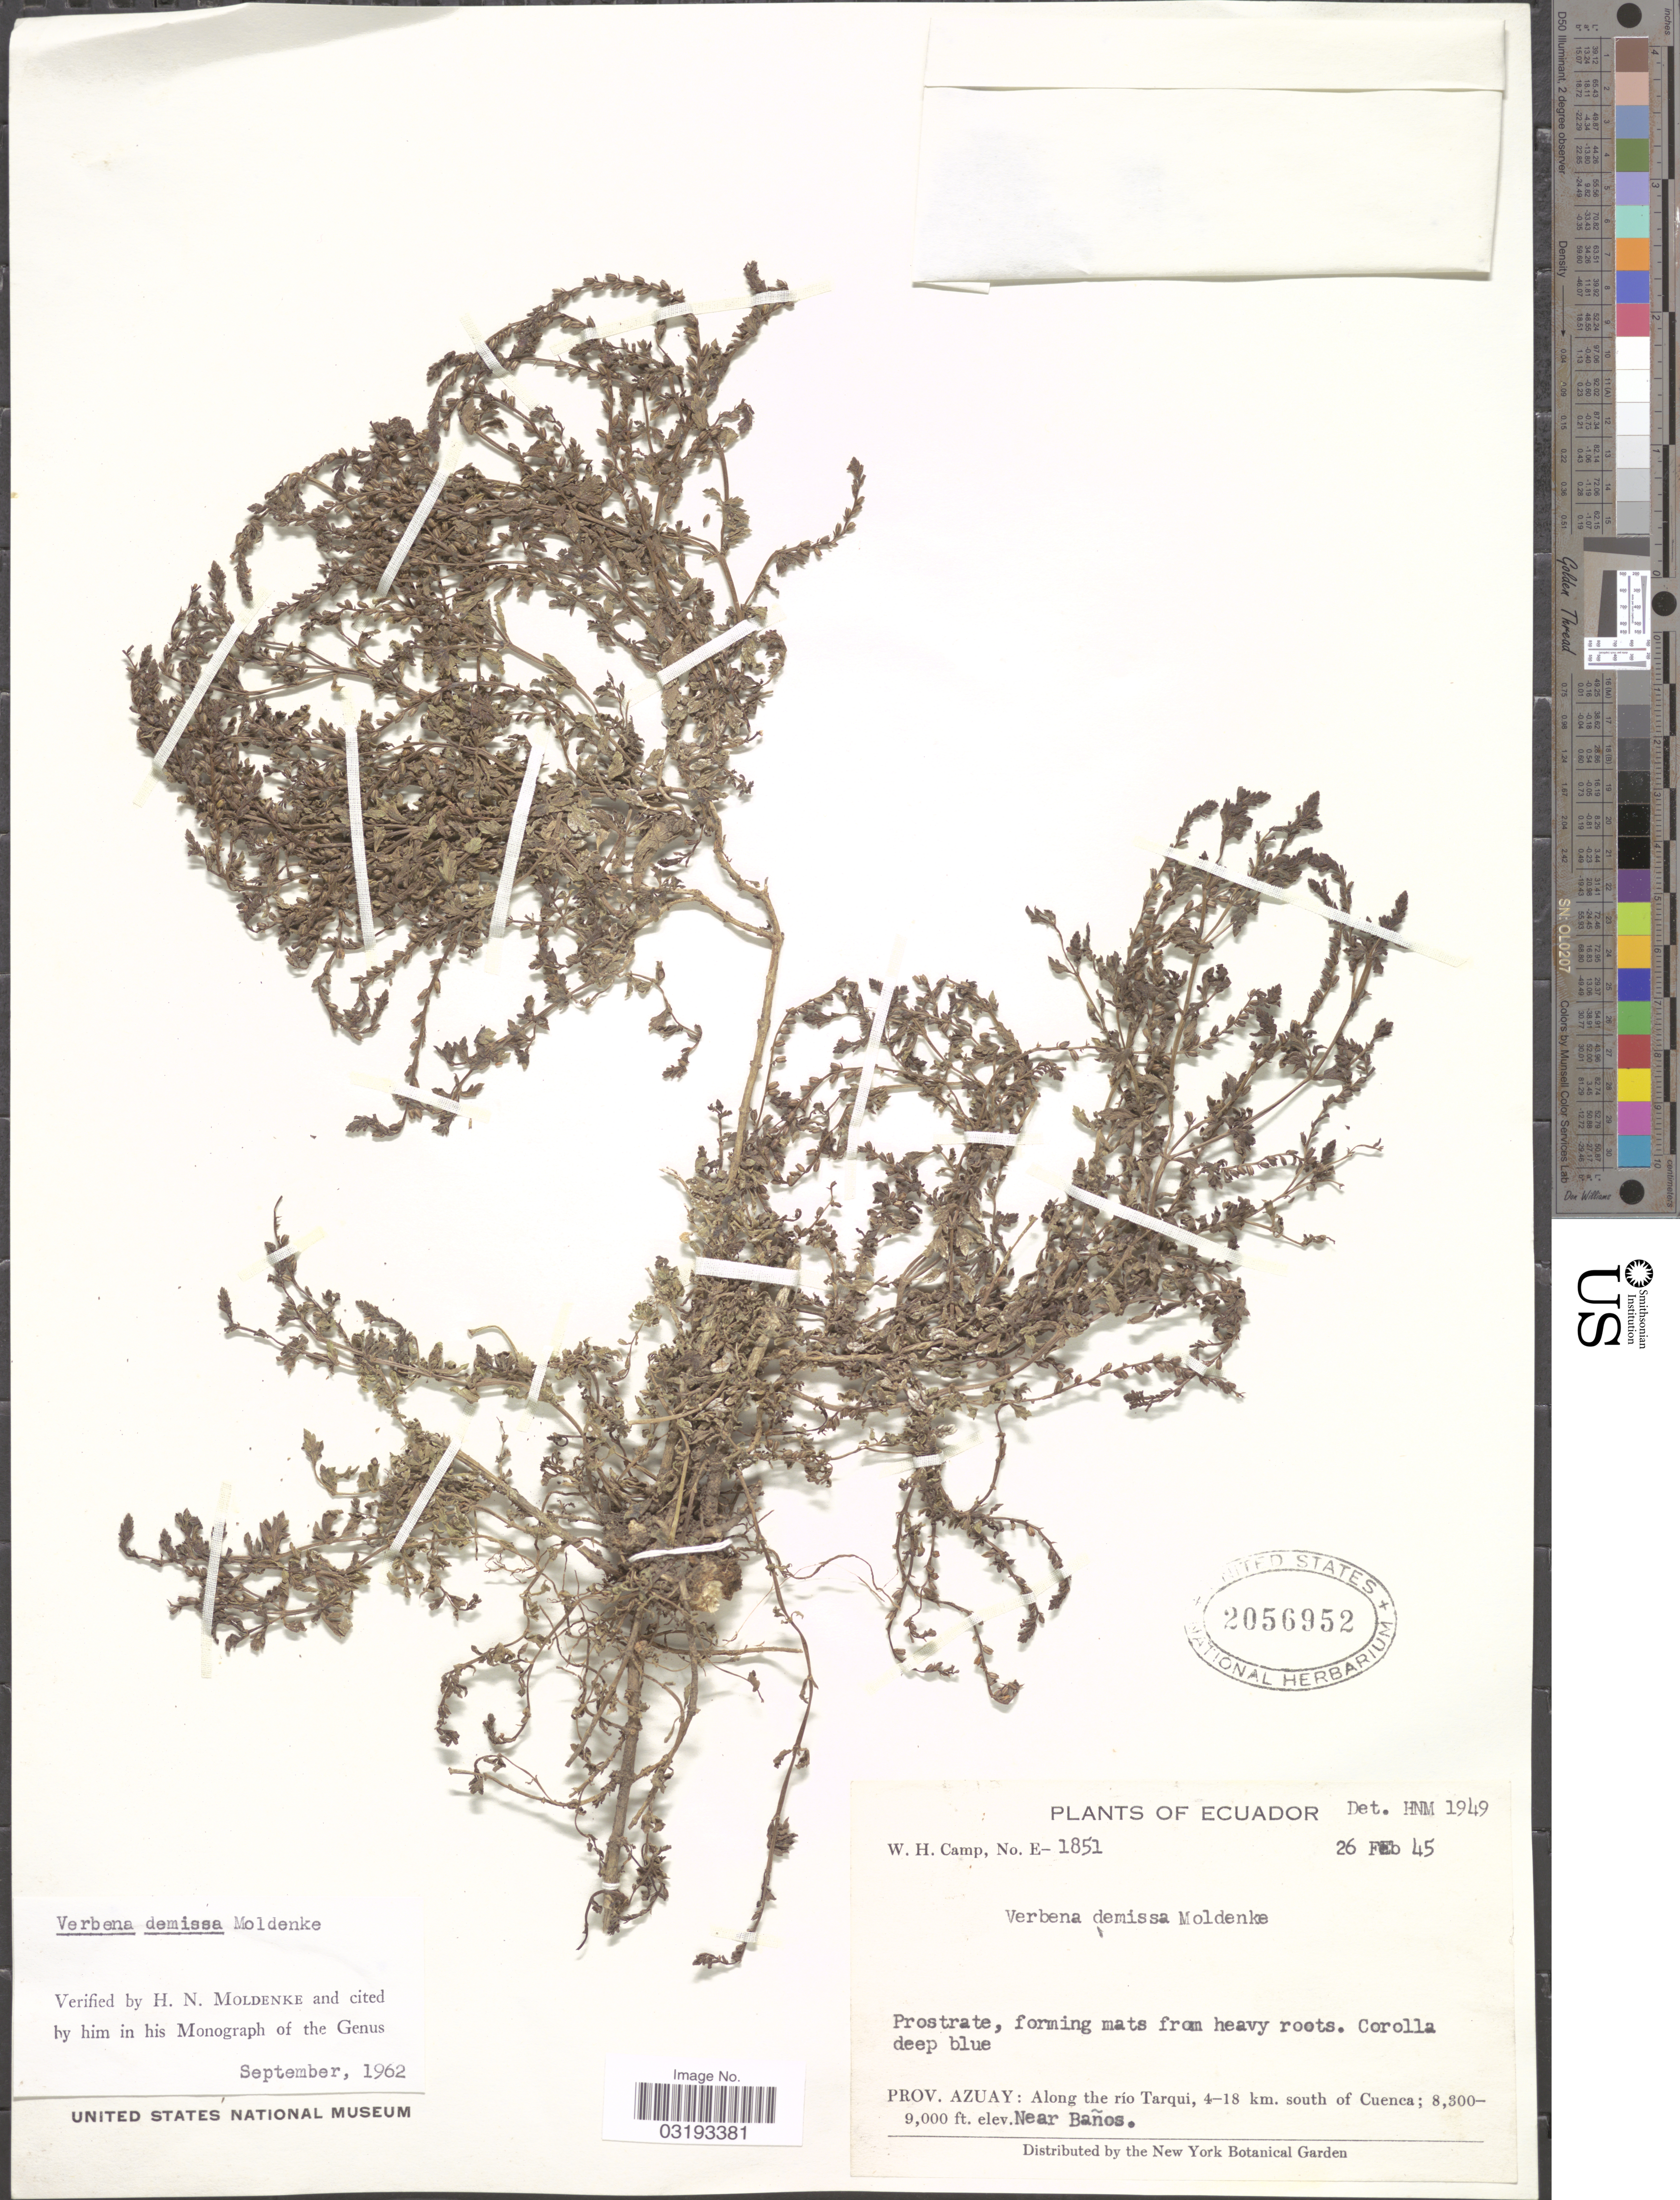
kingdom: Plantae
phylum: Tracheophyta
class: Magnoliopsida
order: Lamiales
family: Verbenaceae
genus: Verbena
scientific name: Verbena demissa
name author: Moldenke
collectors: W. H. Camp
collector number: E-1851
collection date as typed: Transcribed d/m/y: 26/2/45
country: Ecuador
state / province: Azuay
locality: Along the río Tarque, 4-18 km. south of Cuenca. Near Baños.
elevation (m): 2530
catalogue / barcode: US 2056952